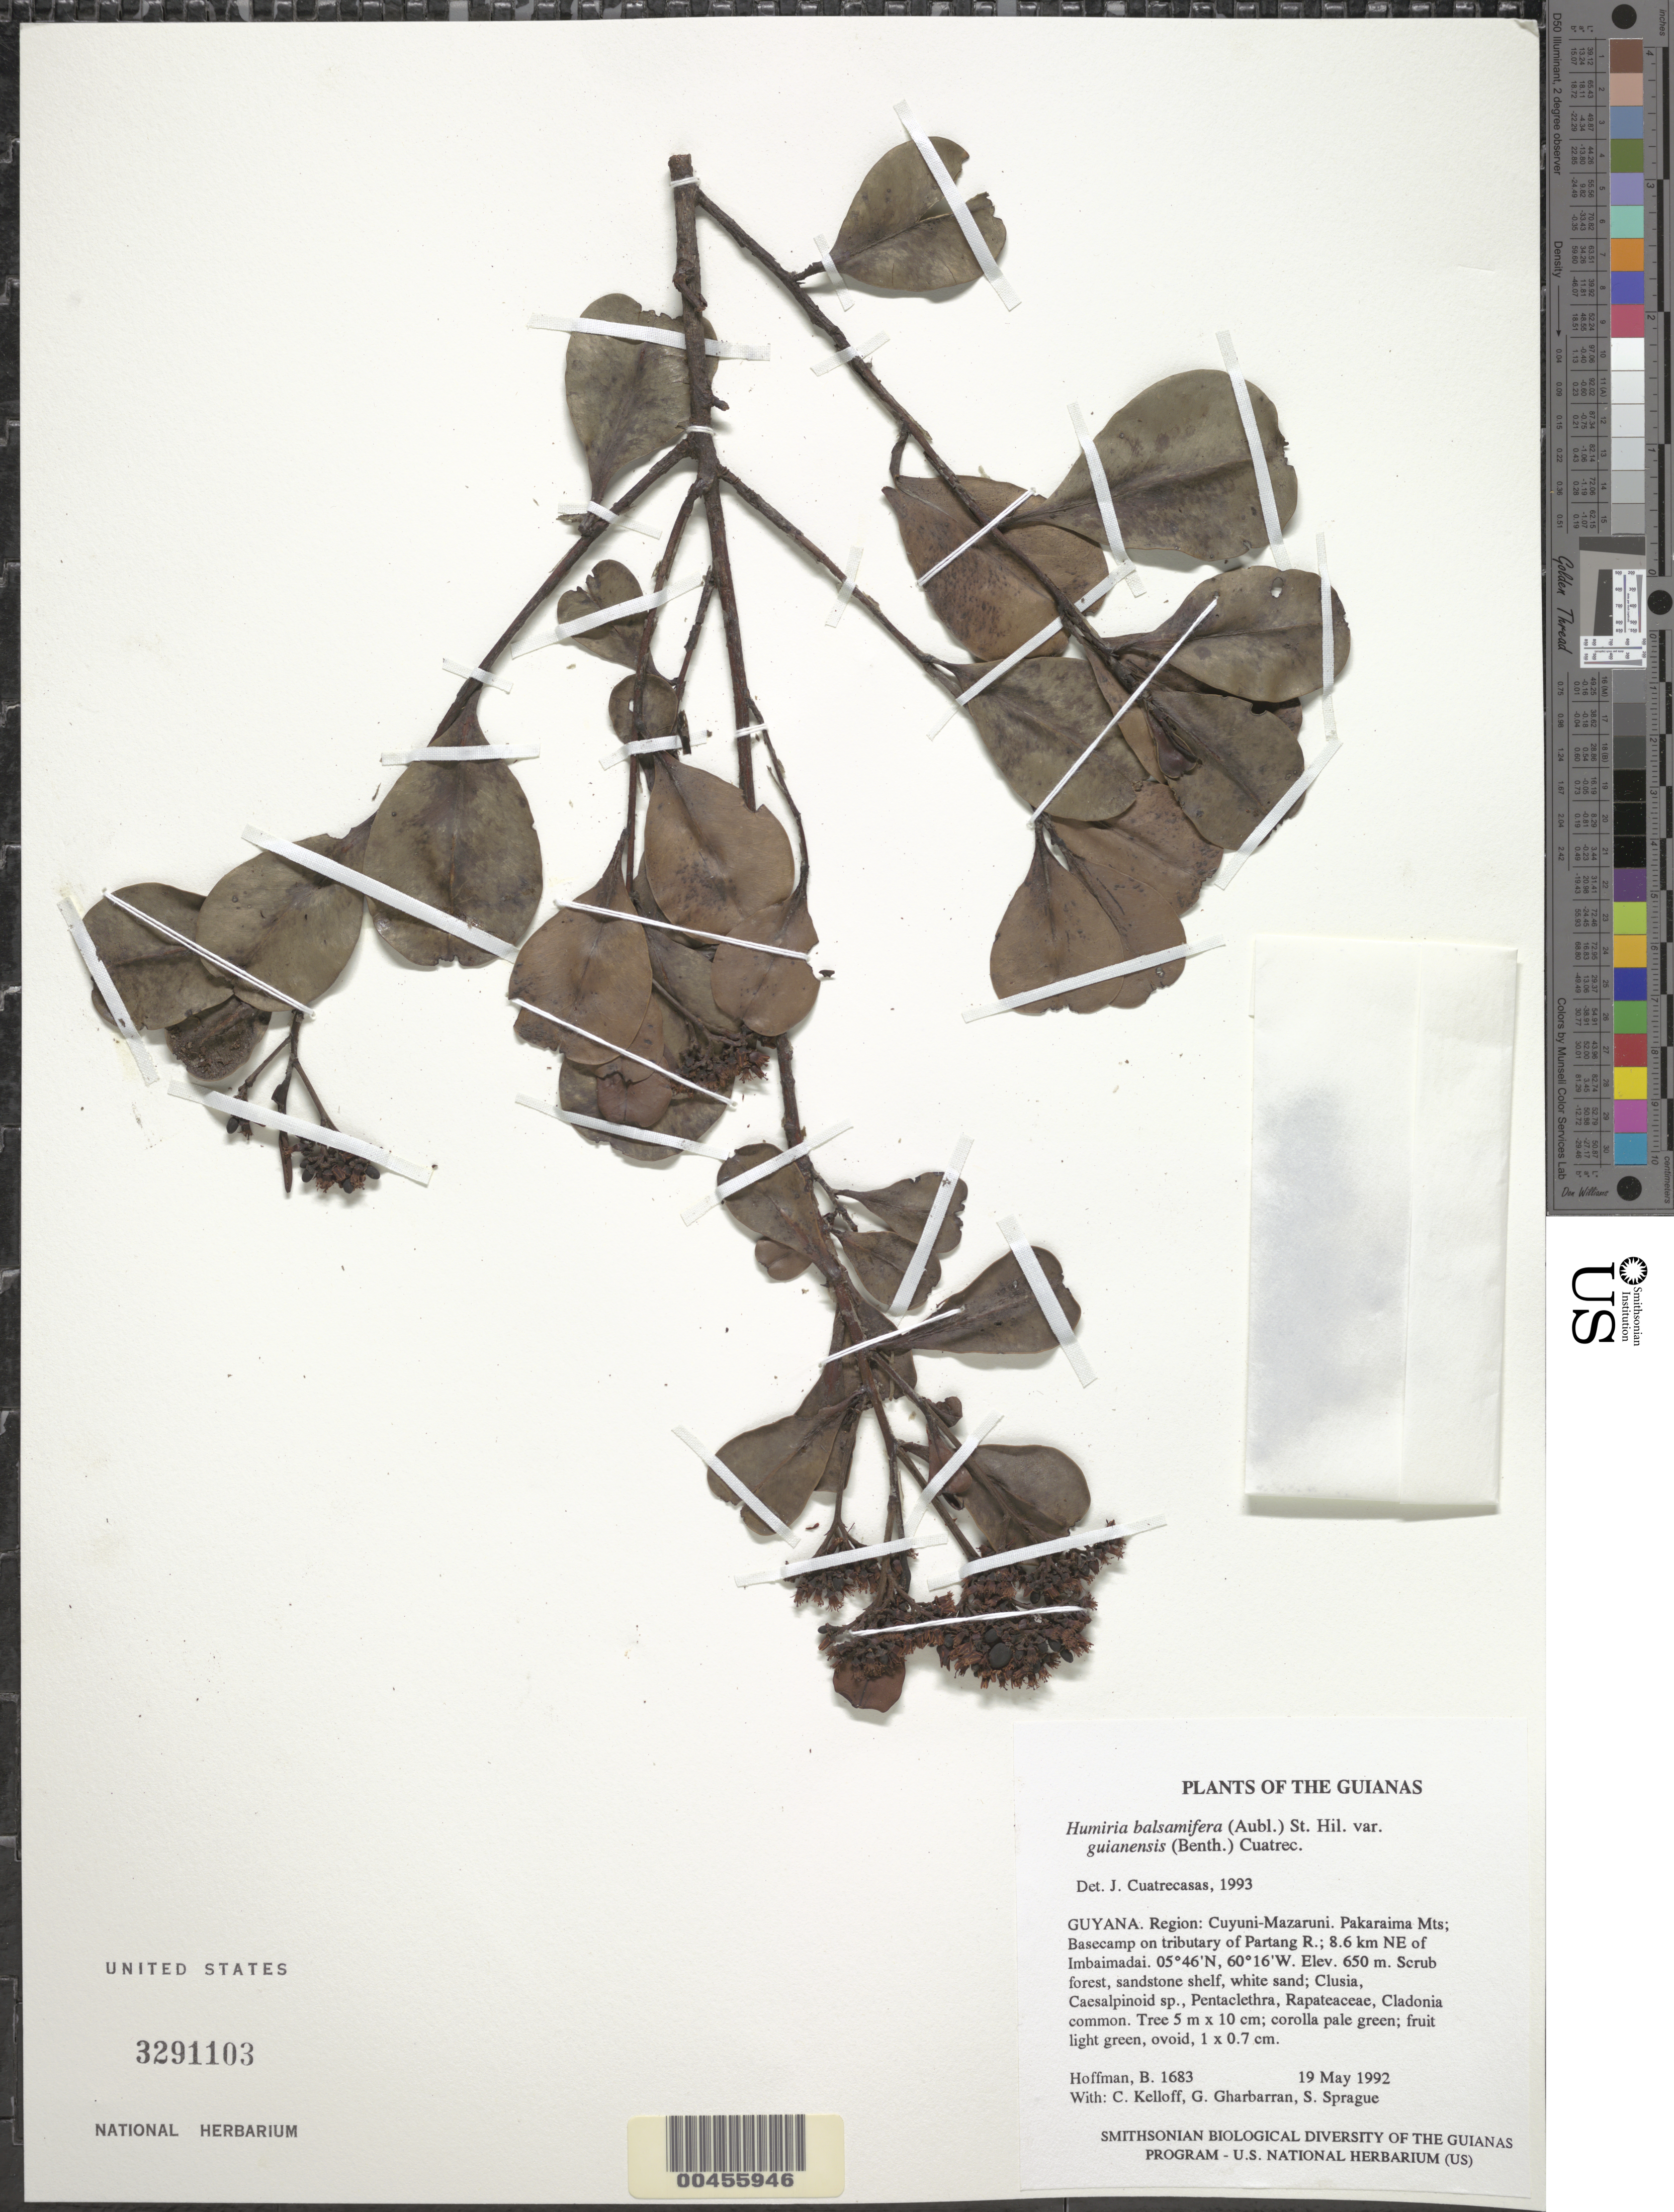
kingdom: Plantae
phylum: Tracheophyta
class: Magnoliopsida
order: Malpighiales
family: Humiriaceae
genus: Humiria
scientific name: Humiria balsamifera var. guianensis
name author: (Benth.) Cuatrec.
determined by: Cuatrecasas, J.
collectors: B. Hoffman, C. L. Kelloff, G. Gharbarran & S. Sprague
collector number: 1683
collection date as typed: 19 May 1992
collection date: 1992-05-19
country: Guyana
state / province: Cuyuni-Mazaruni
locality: Pakaraima Mts; basecamp on tributary of Partang River; 8.6 km NE of Imbaimadai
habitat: Scrub forest, sandstone shelf, white sand; Clusia, Caesalpinoid sp., Pentaclethra, Rapateaceae, Cladonia common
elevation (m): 650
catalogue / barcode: US 3291103